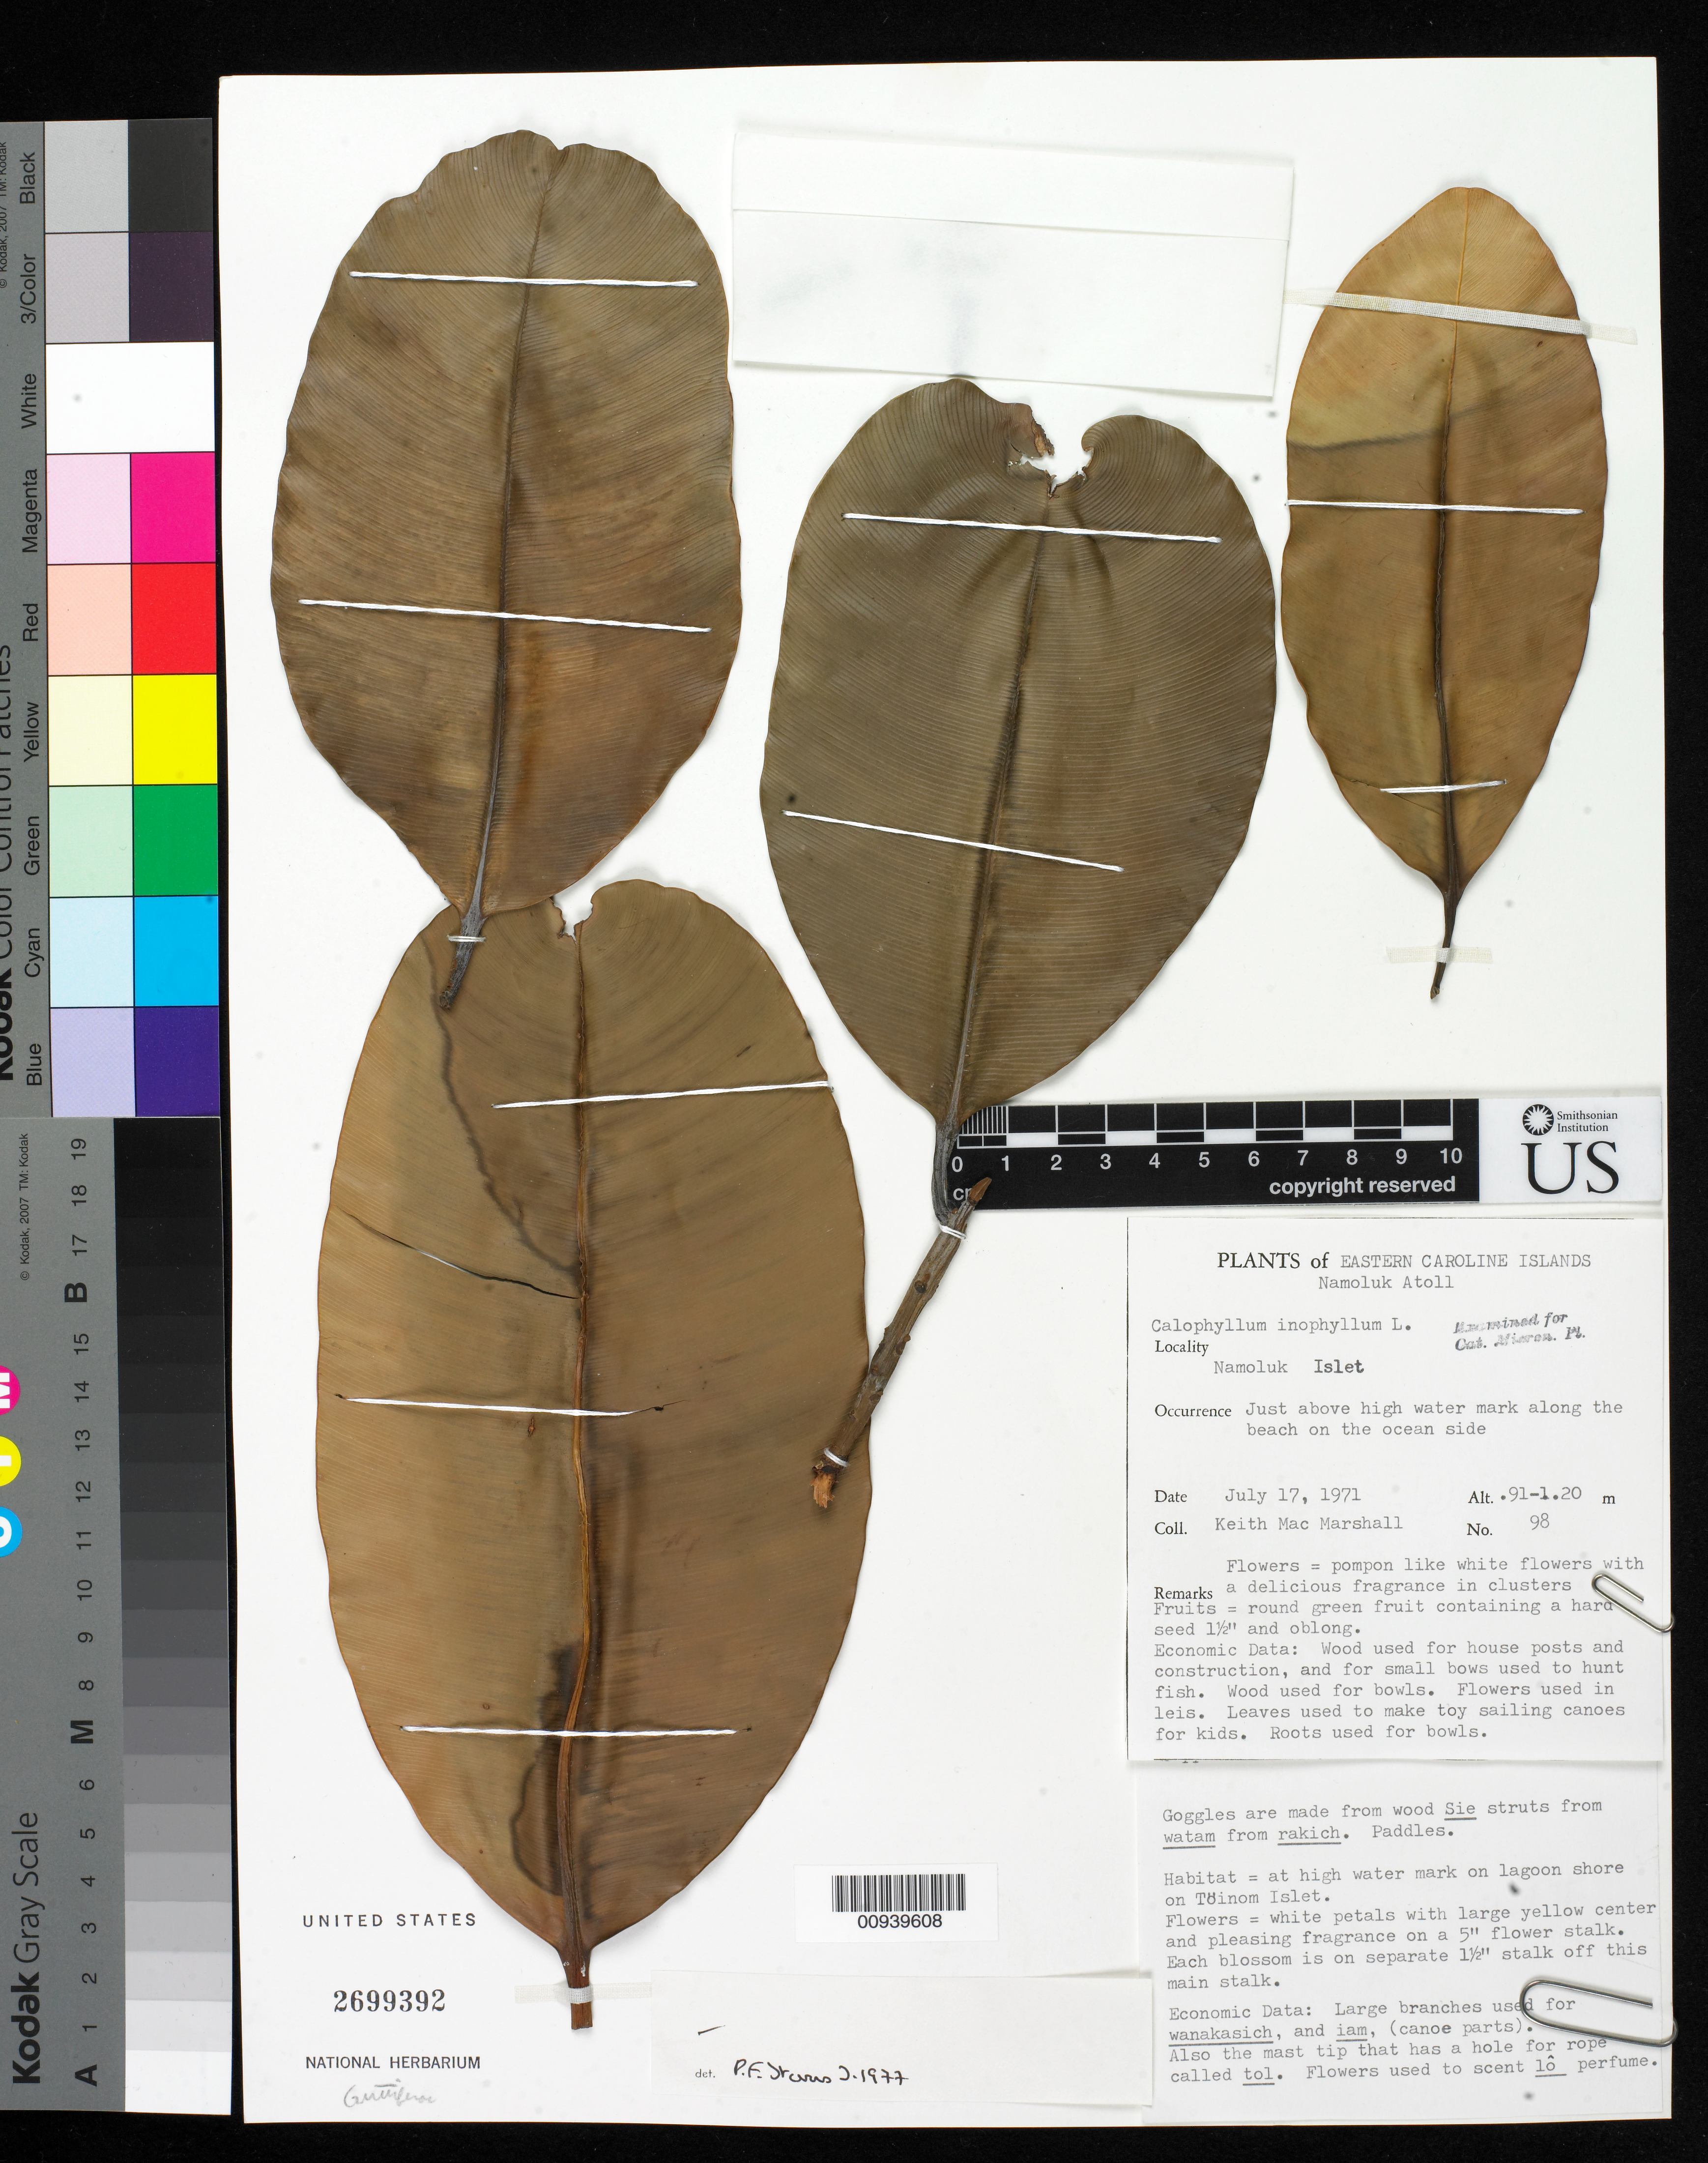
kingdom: Plantae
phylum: Tracheophyta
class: Magnoliopsida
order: Malpighiales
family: Calophyllaceae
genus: Calophyllum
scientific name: Calophyllum inophyllum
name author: L.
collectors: K. M. Marshall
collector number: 98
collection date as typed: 17 Jul 1979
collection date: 1979-07-17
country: Micronesia, Federated States of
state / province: Truk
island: Namokuk [Namoluk] Atoll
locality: Also known as Namokuk Islet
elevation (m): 0.91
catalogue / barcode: US 2699392